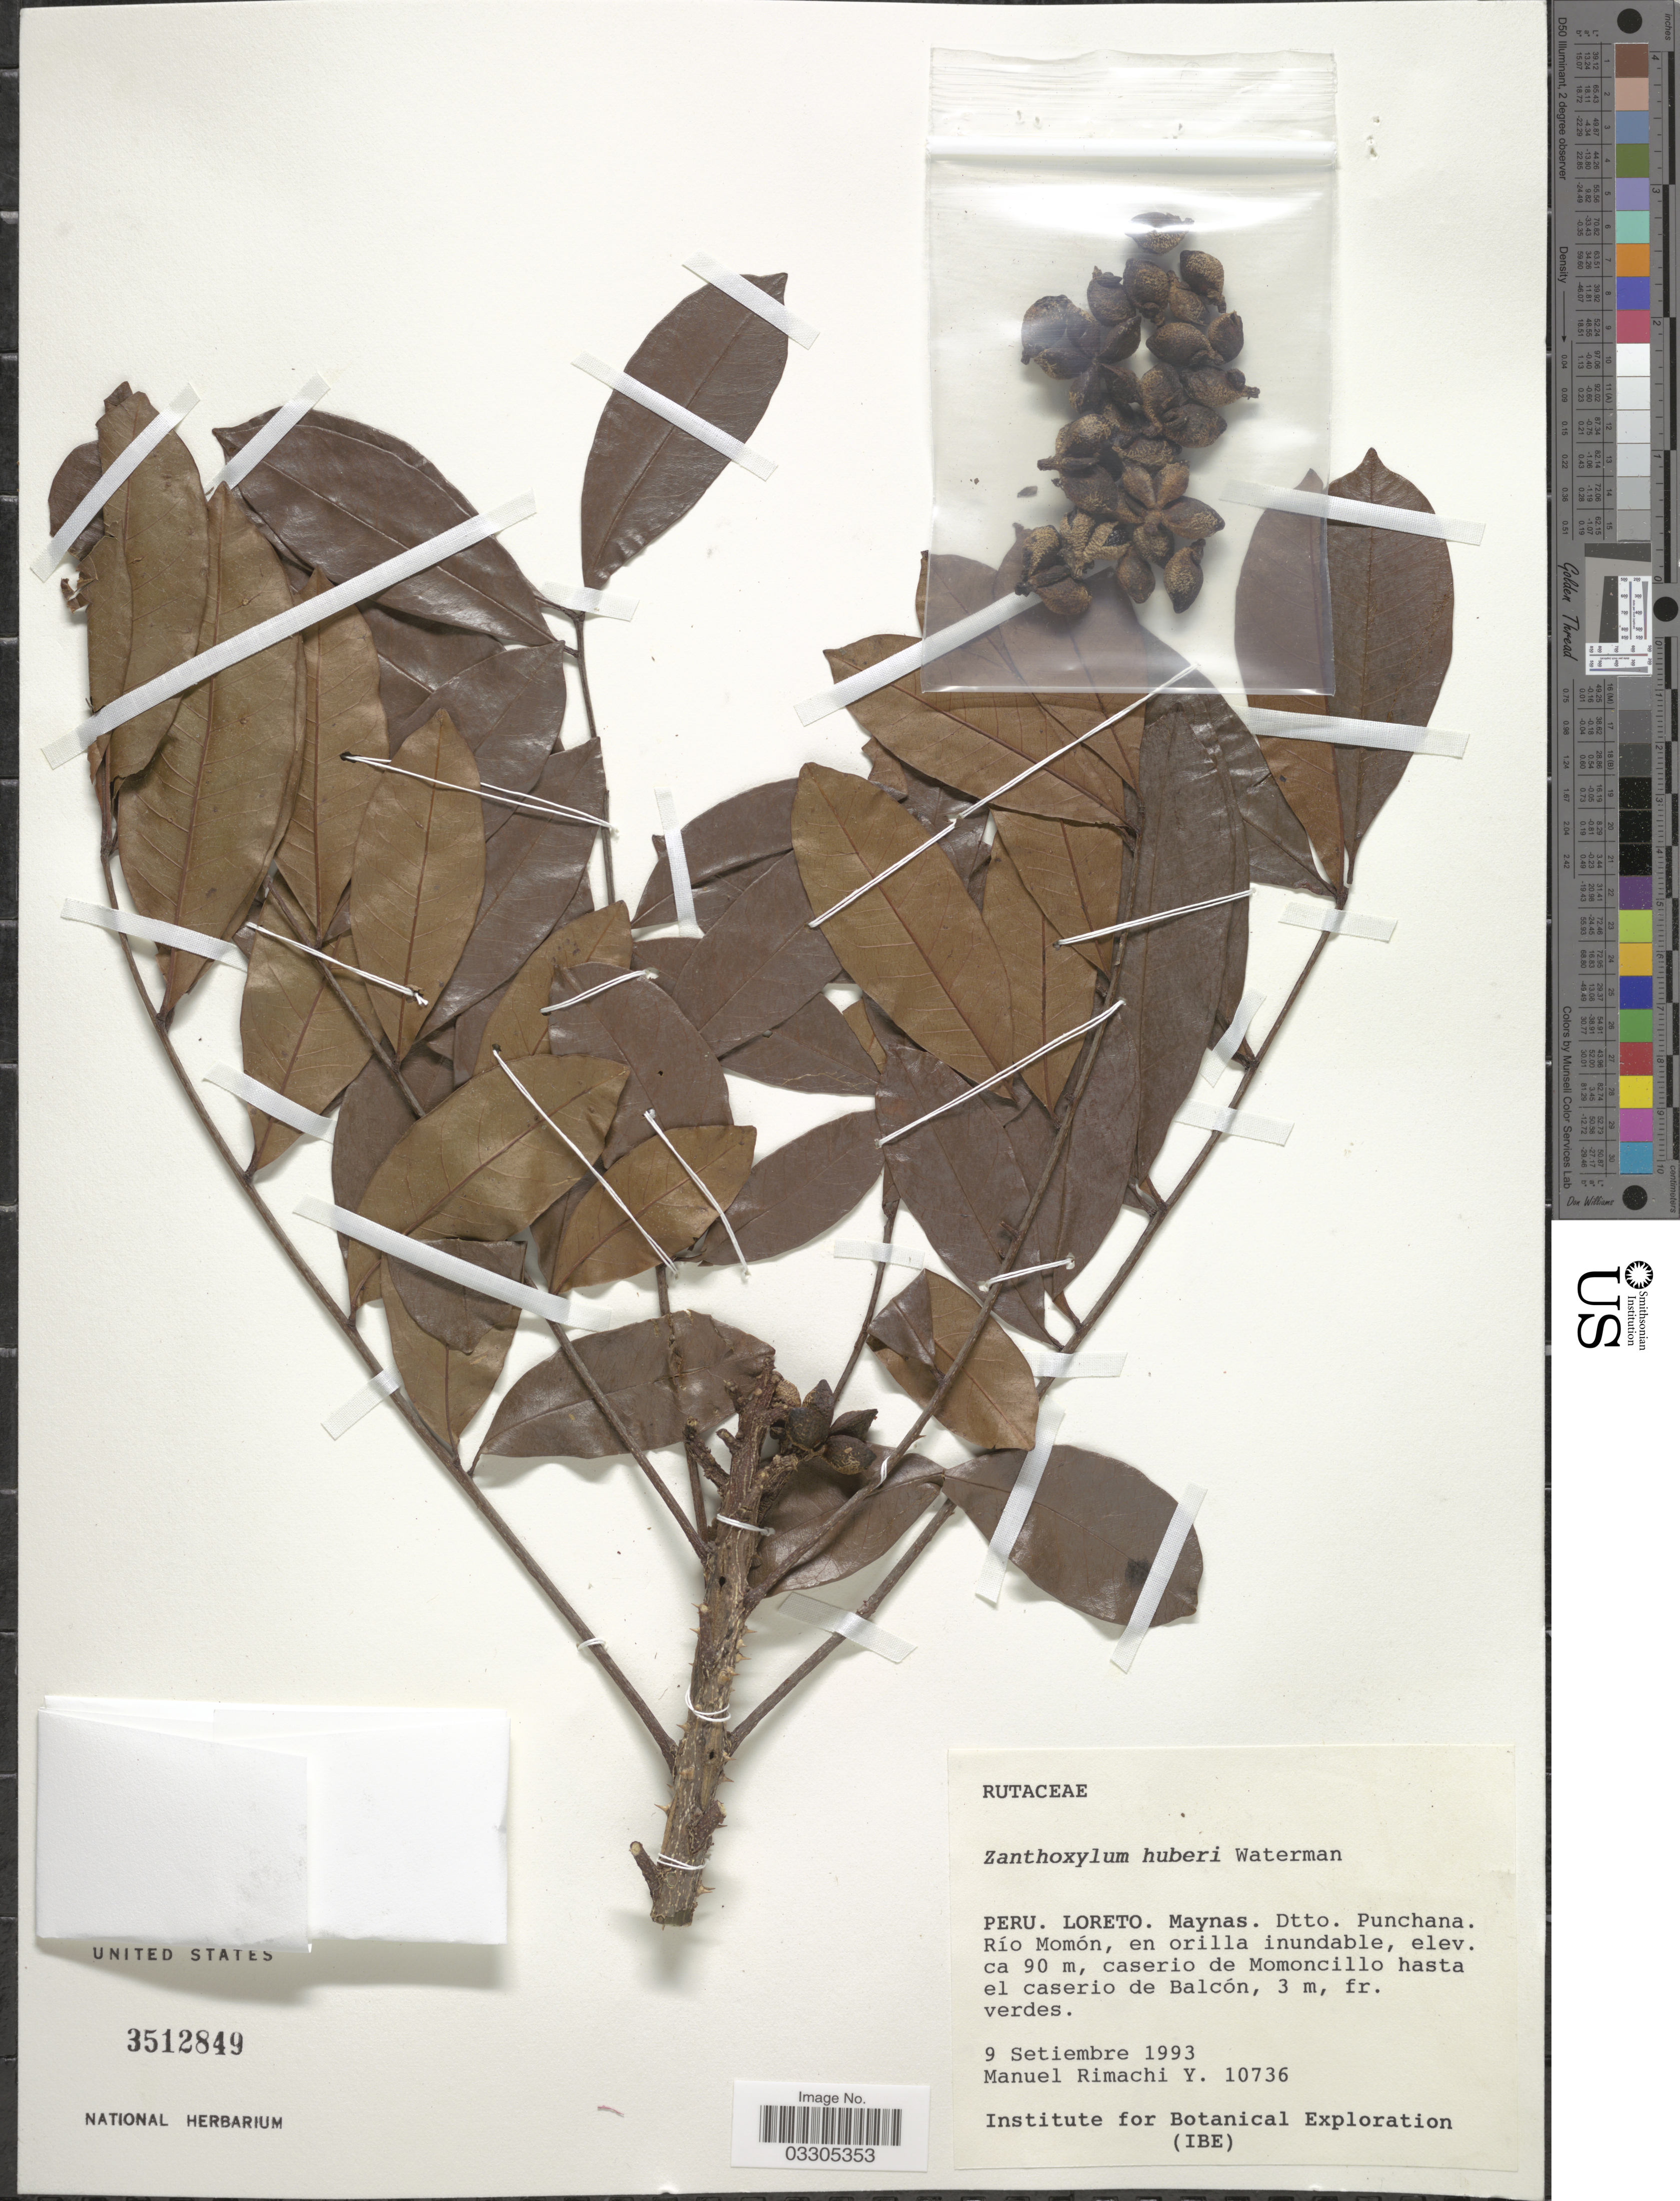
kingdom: Plantae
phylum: Tracheophyta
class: Magnoliopsida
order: Sapindales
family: Rutaceae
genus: Zanthoxylum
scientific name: Zanthoxylum compactum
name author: (Huber ex Albuq.) P.G. Waterman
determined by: Londoño-Echeverri, Y.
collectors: M. Rimachi Y.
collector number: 10736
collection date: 1993-09-09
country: Peru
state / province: Loreto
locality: Maynas. Dtto. Punchana. Río Momón, en orilla inundable, caserio de Momoncillo hasta el caserio de Balcón.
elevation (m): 90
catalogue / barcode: US 3512849